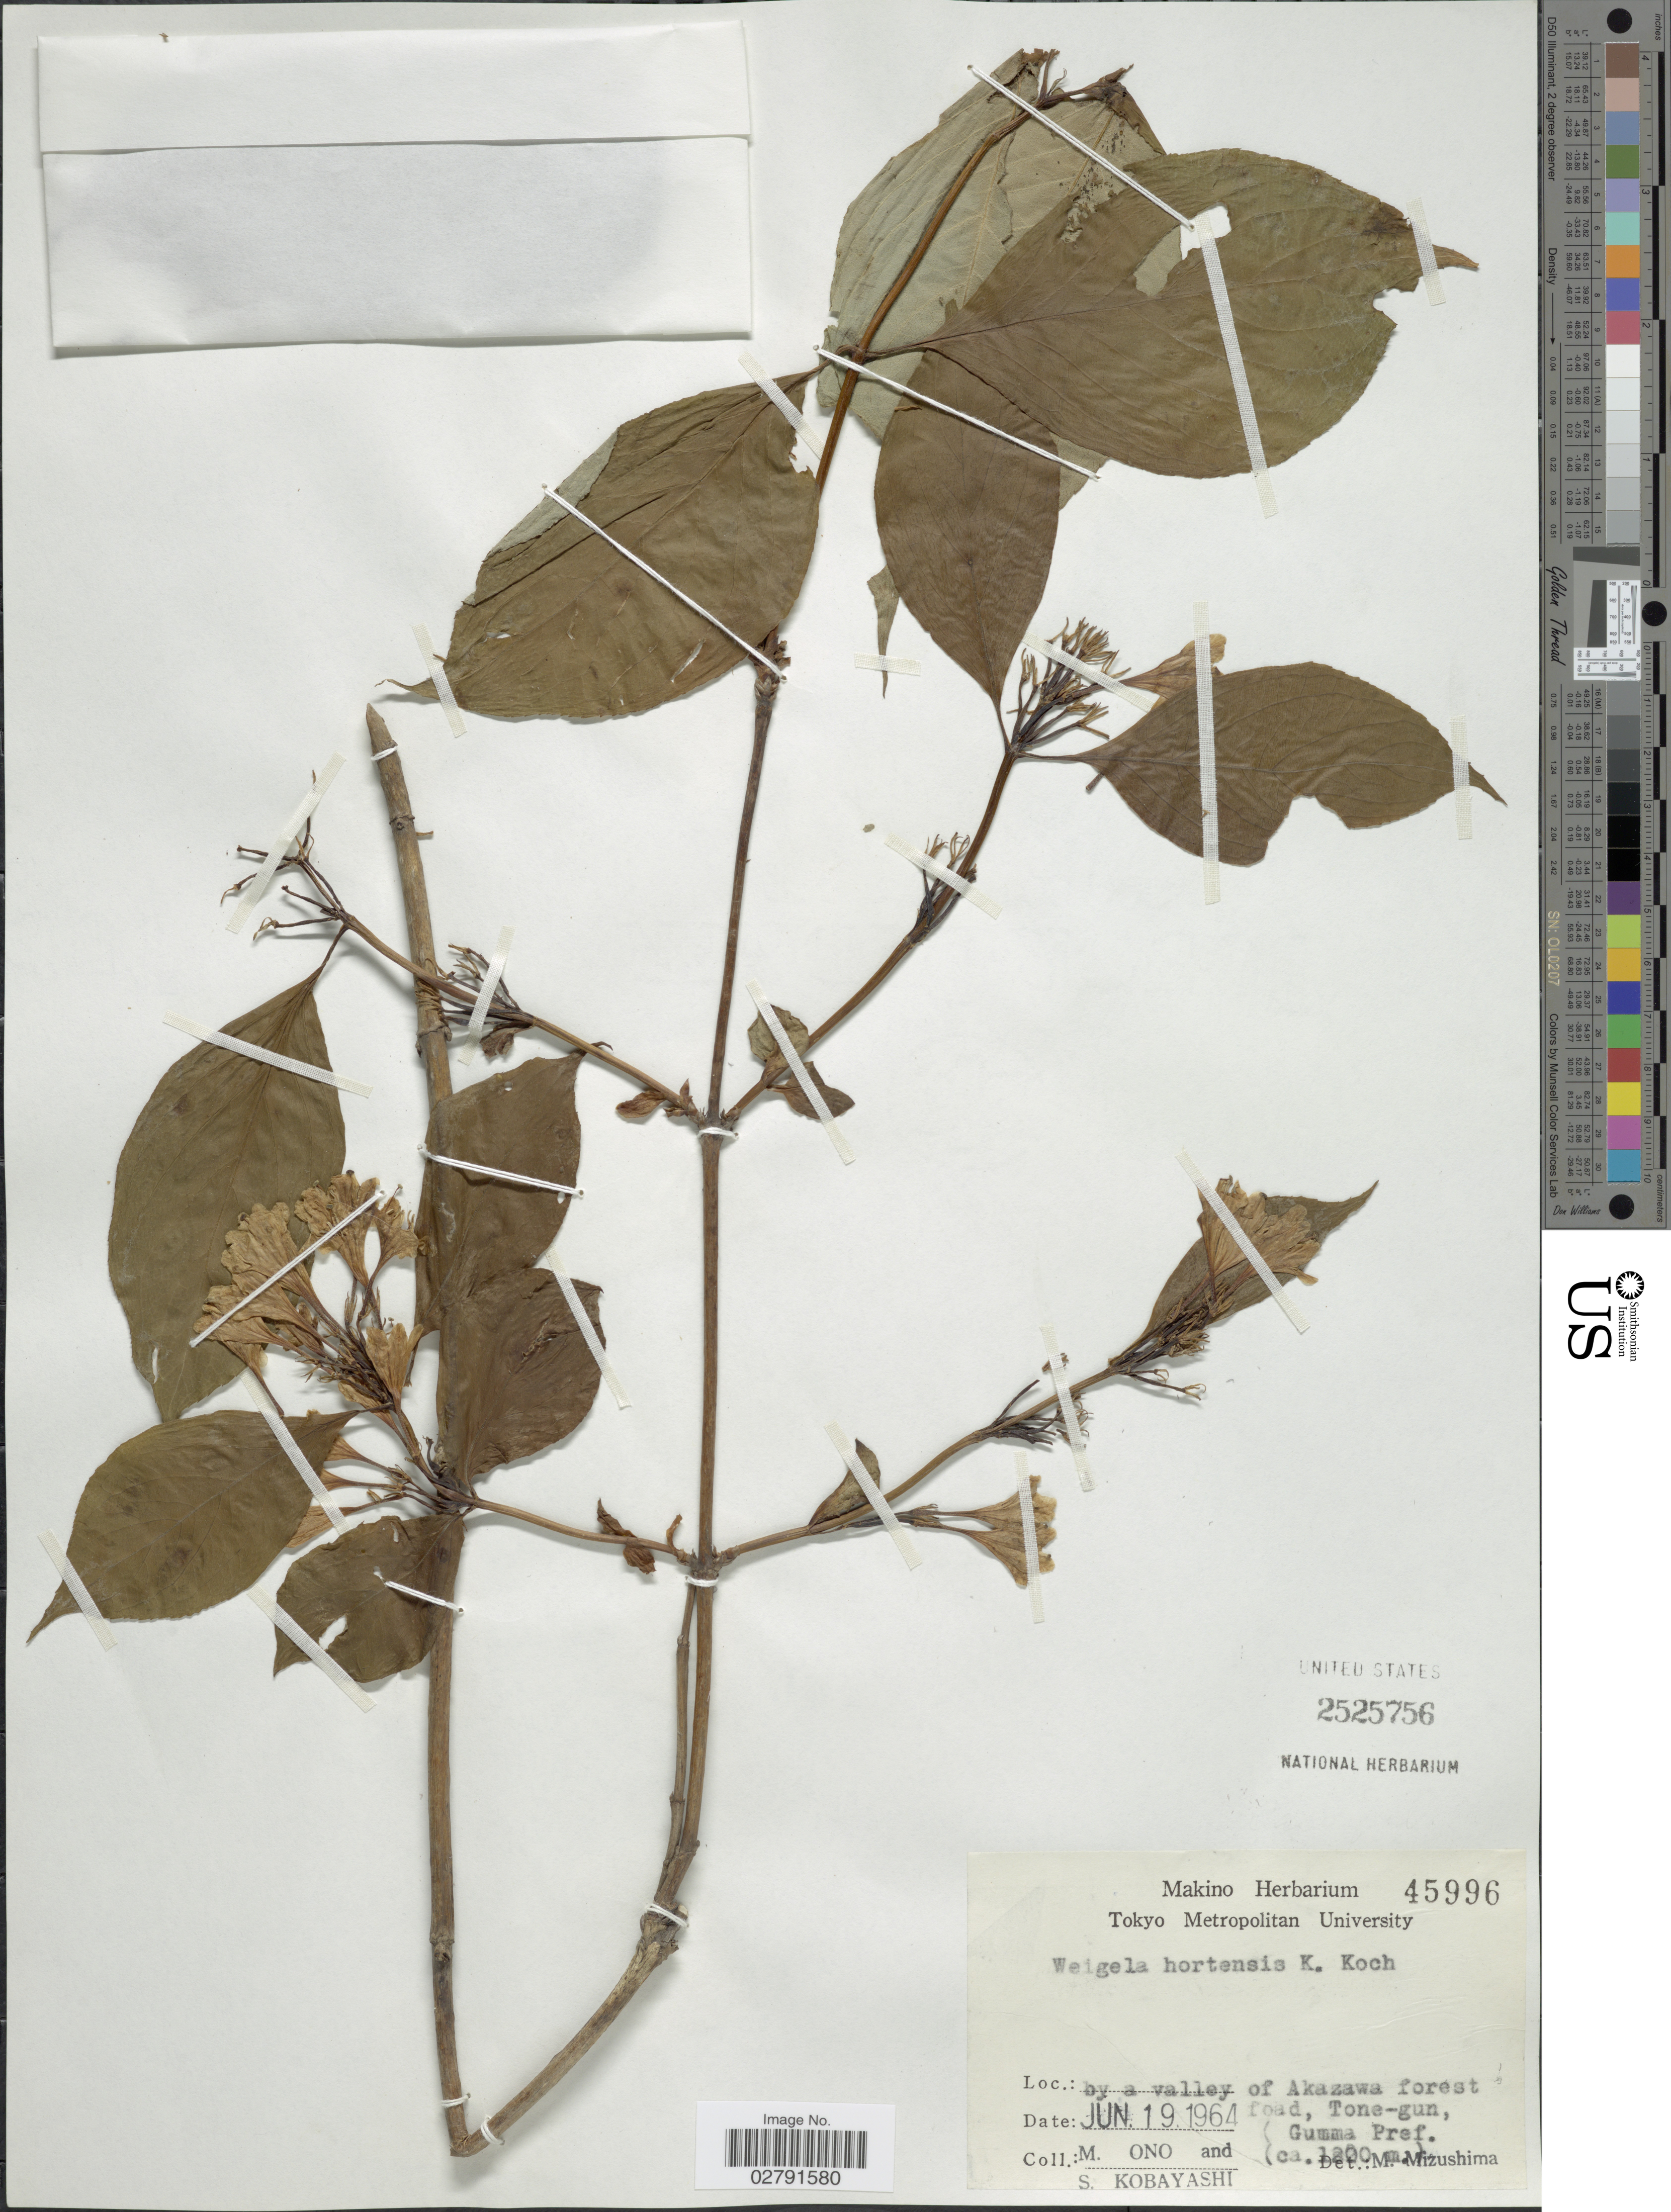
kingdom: Plantae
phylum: Tracheophyta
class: Magnoliopsida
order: Dipsacales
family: Caprifoliaceae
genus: Diervilla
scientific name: Diervilla hortensis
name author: Siebold & Zucc.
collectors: M. Ono & S. Kobayashi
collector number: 45996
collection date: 1964-06-19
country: Japan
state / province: Gunma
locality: By a valley of Akazawa forest foad, Tone-gun, Gunma Pref.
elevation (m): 1200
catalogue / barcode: US 2525756